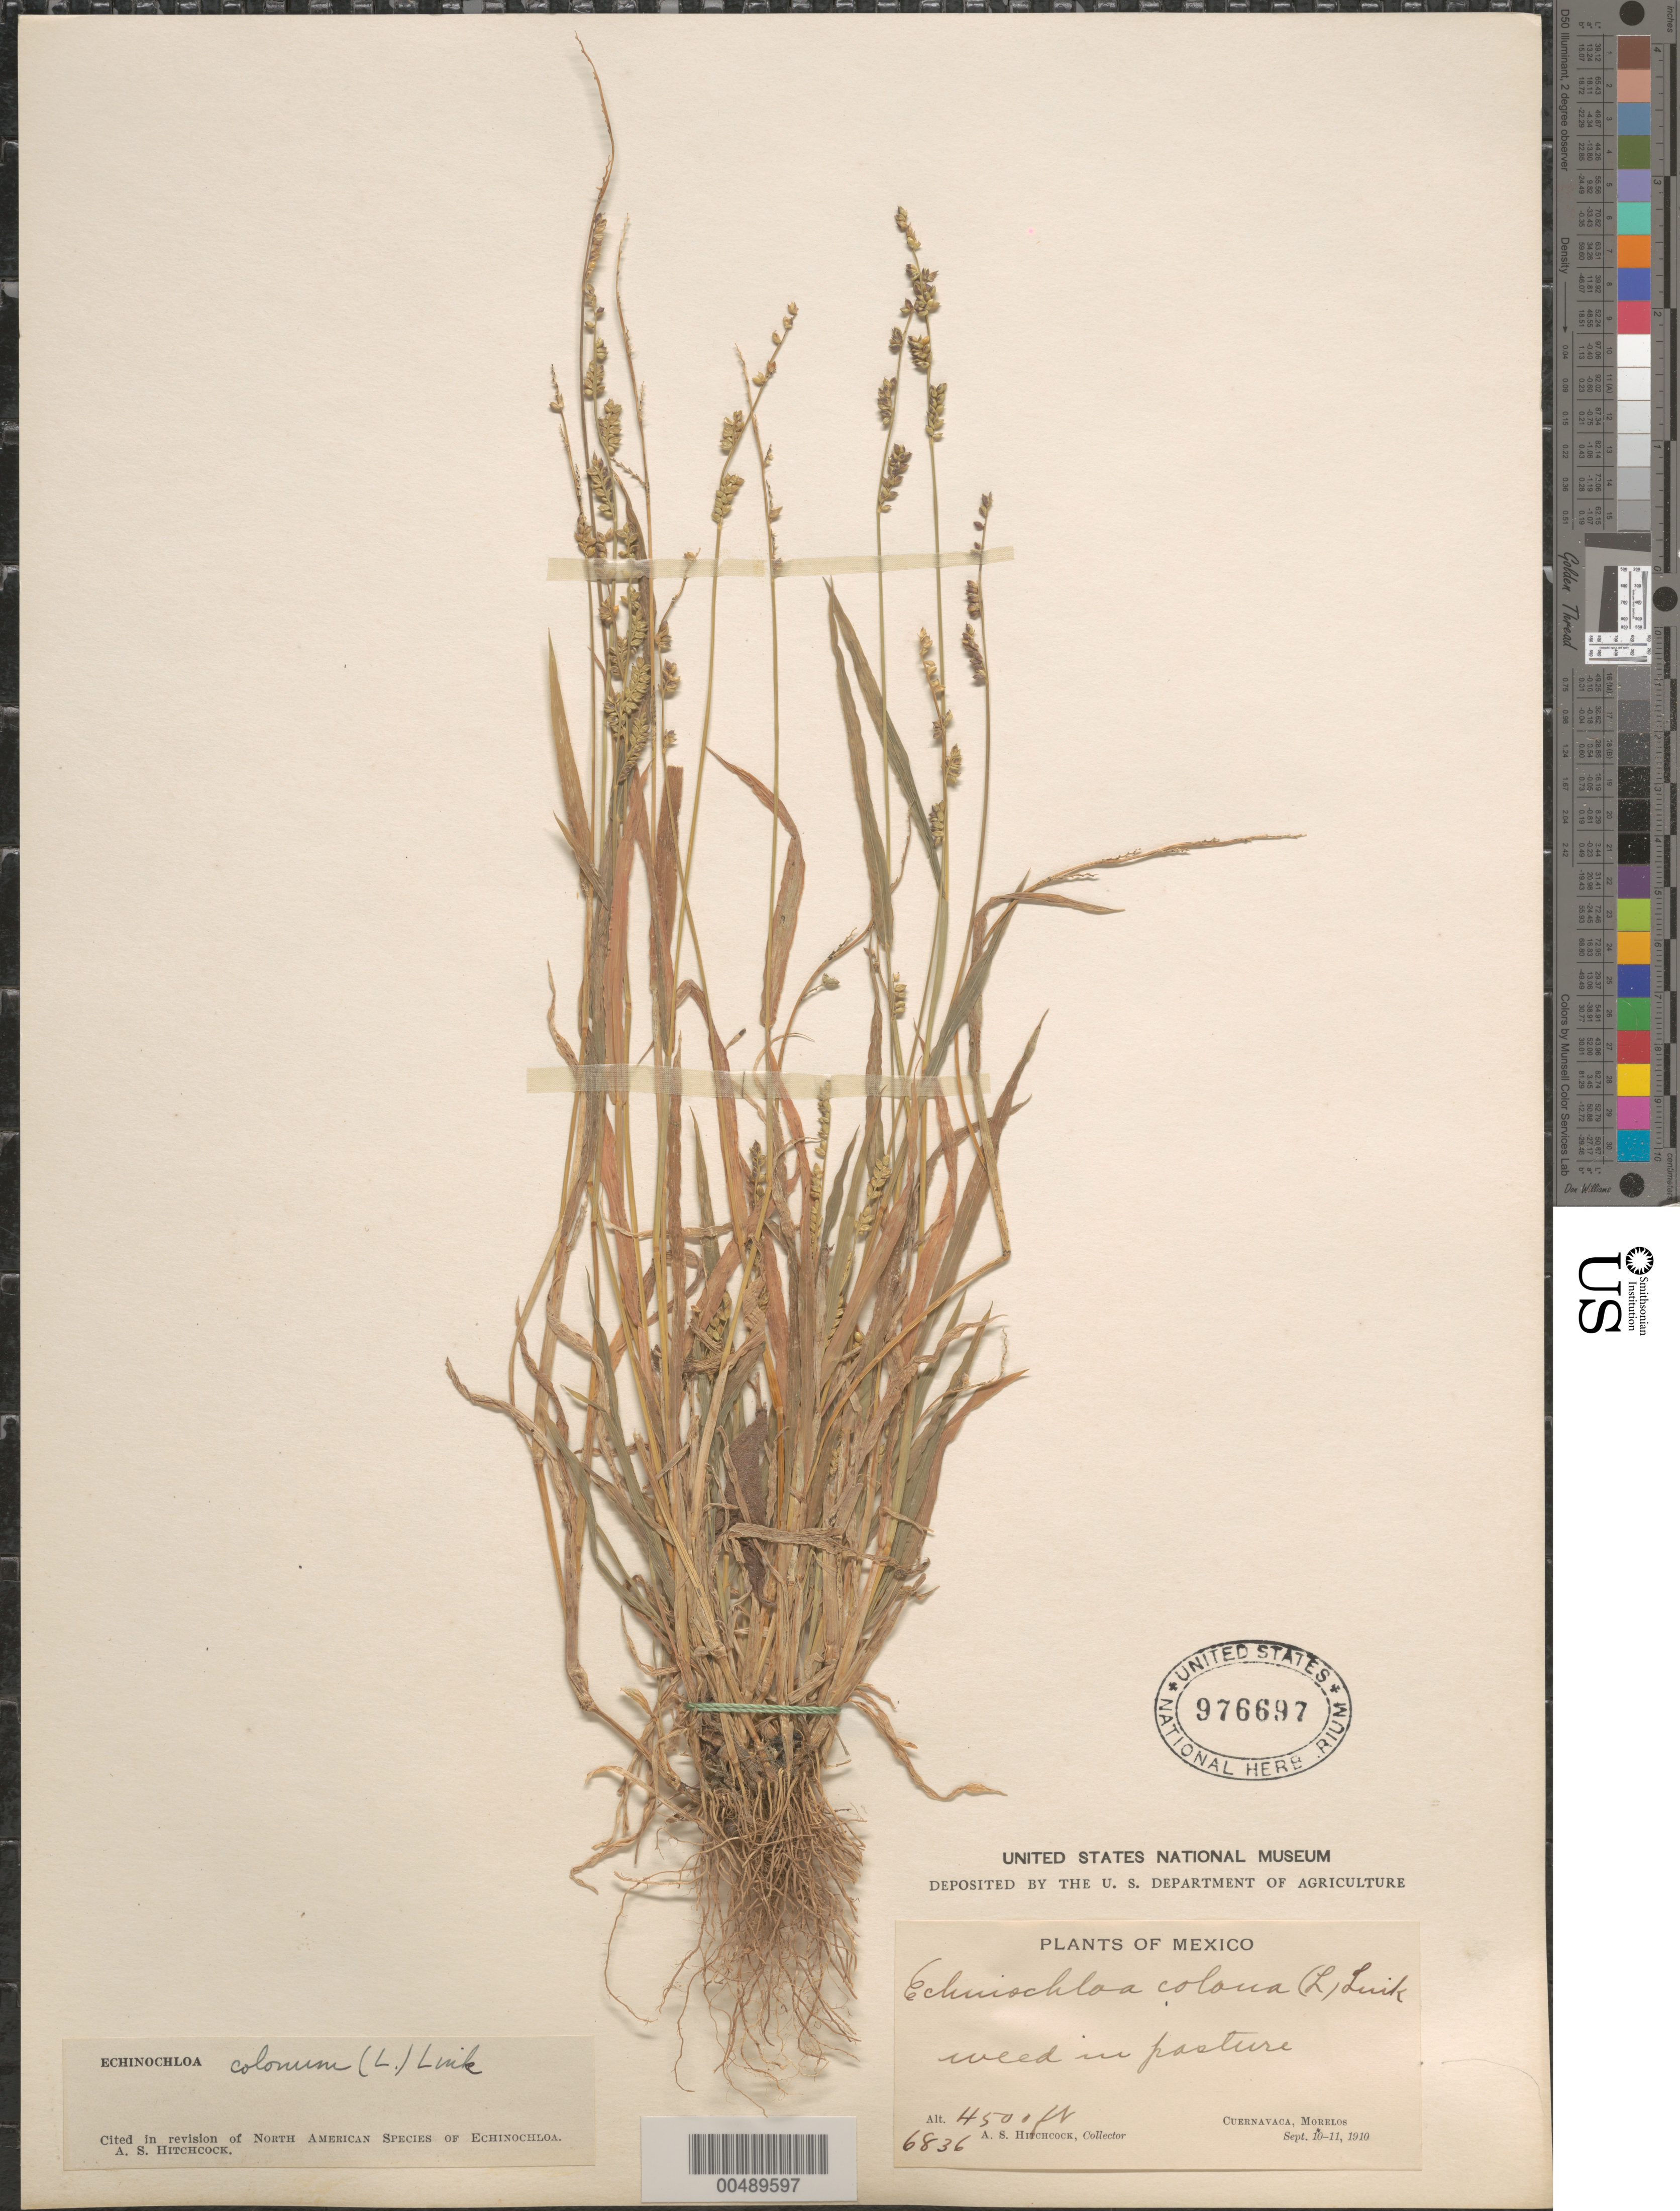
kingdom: Plantae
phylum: Tracheophyta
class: Liliopsida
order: Poales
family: Poaceae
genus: Echinochloa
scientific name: Echinochloa colona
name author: (L.) Link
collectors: A. S. Hitchcock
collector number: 6836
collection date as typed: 10 Sep 1910 to 11 Sep 1910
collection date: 1910-09-11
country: Mexico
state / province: Morelos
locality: Cuernavaca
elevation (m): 1372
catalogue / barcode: US 976697